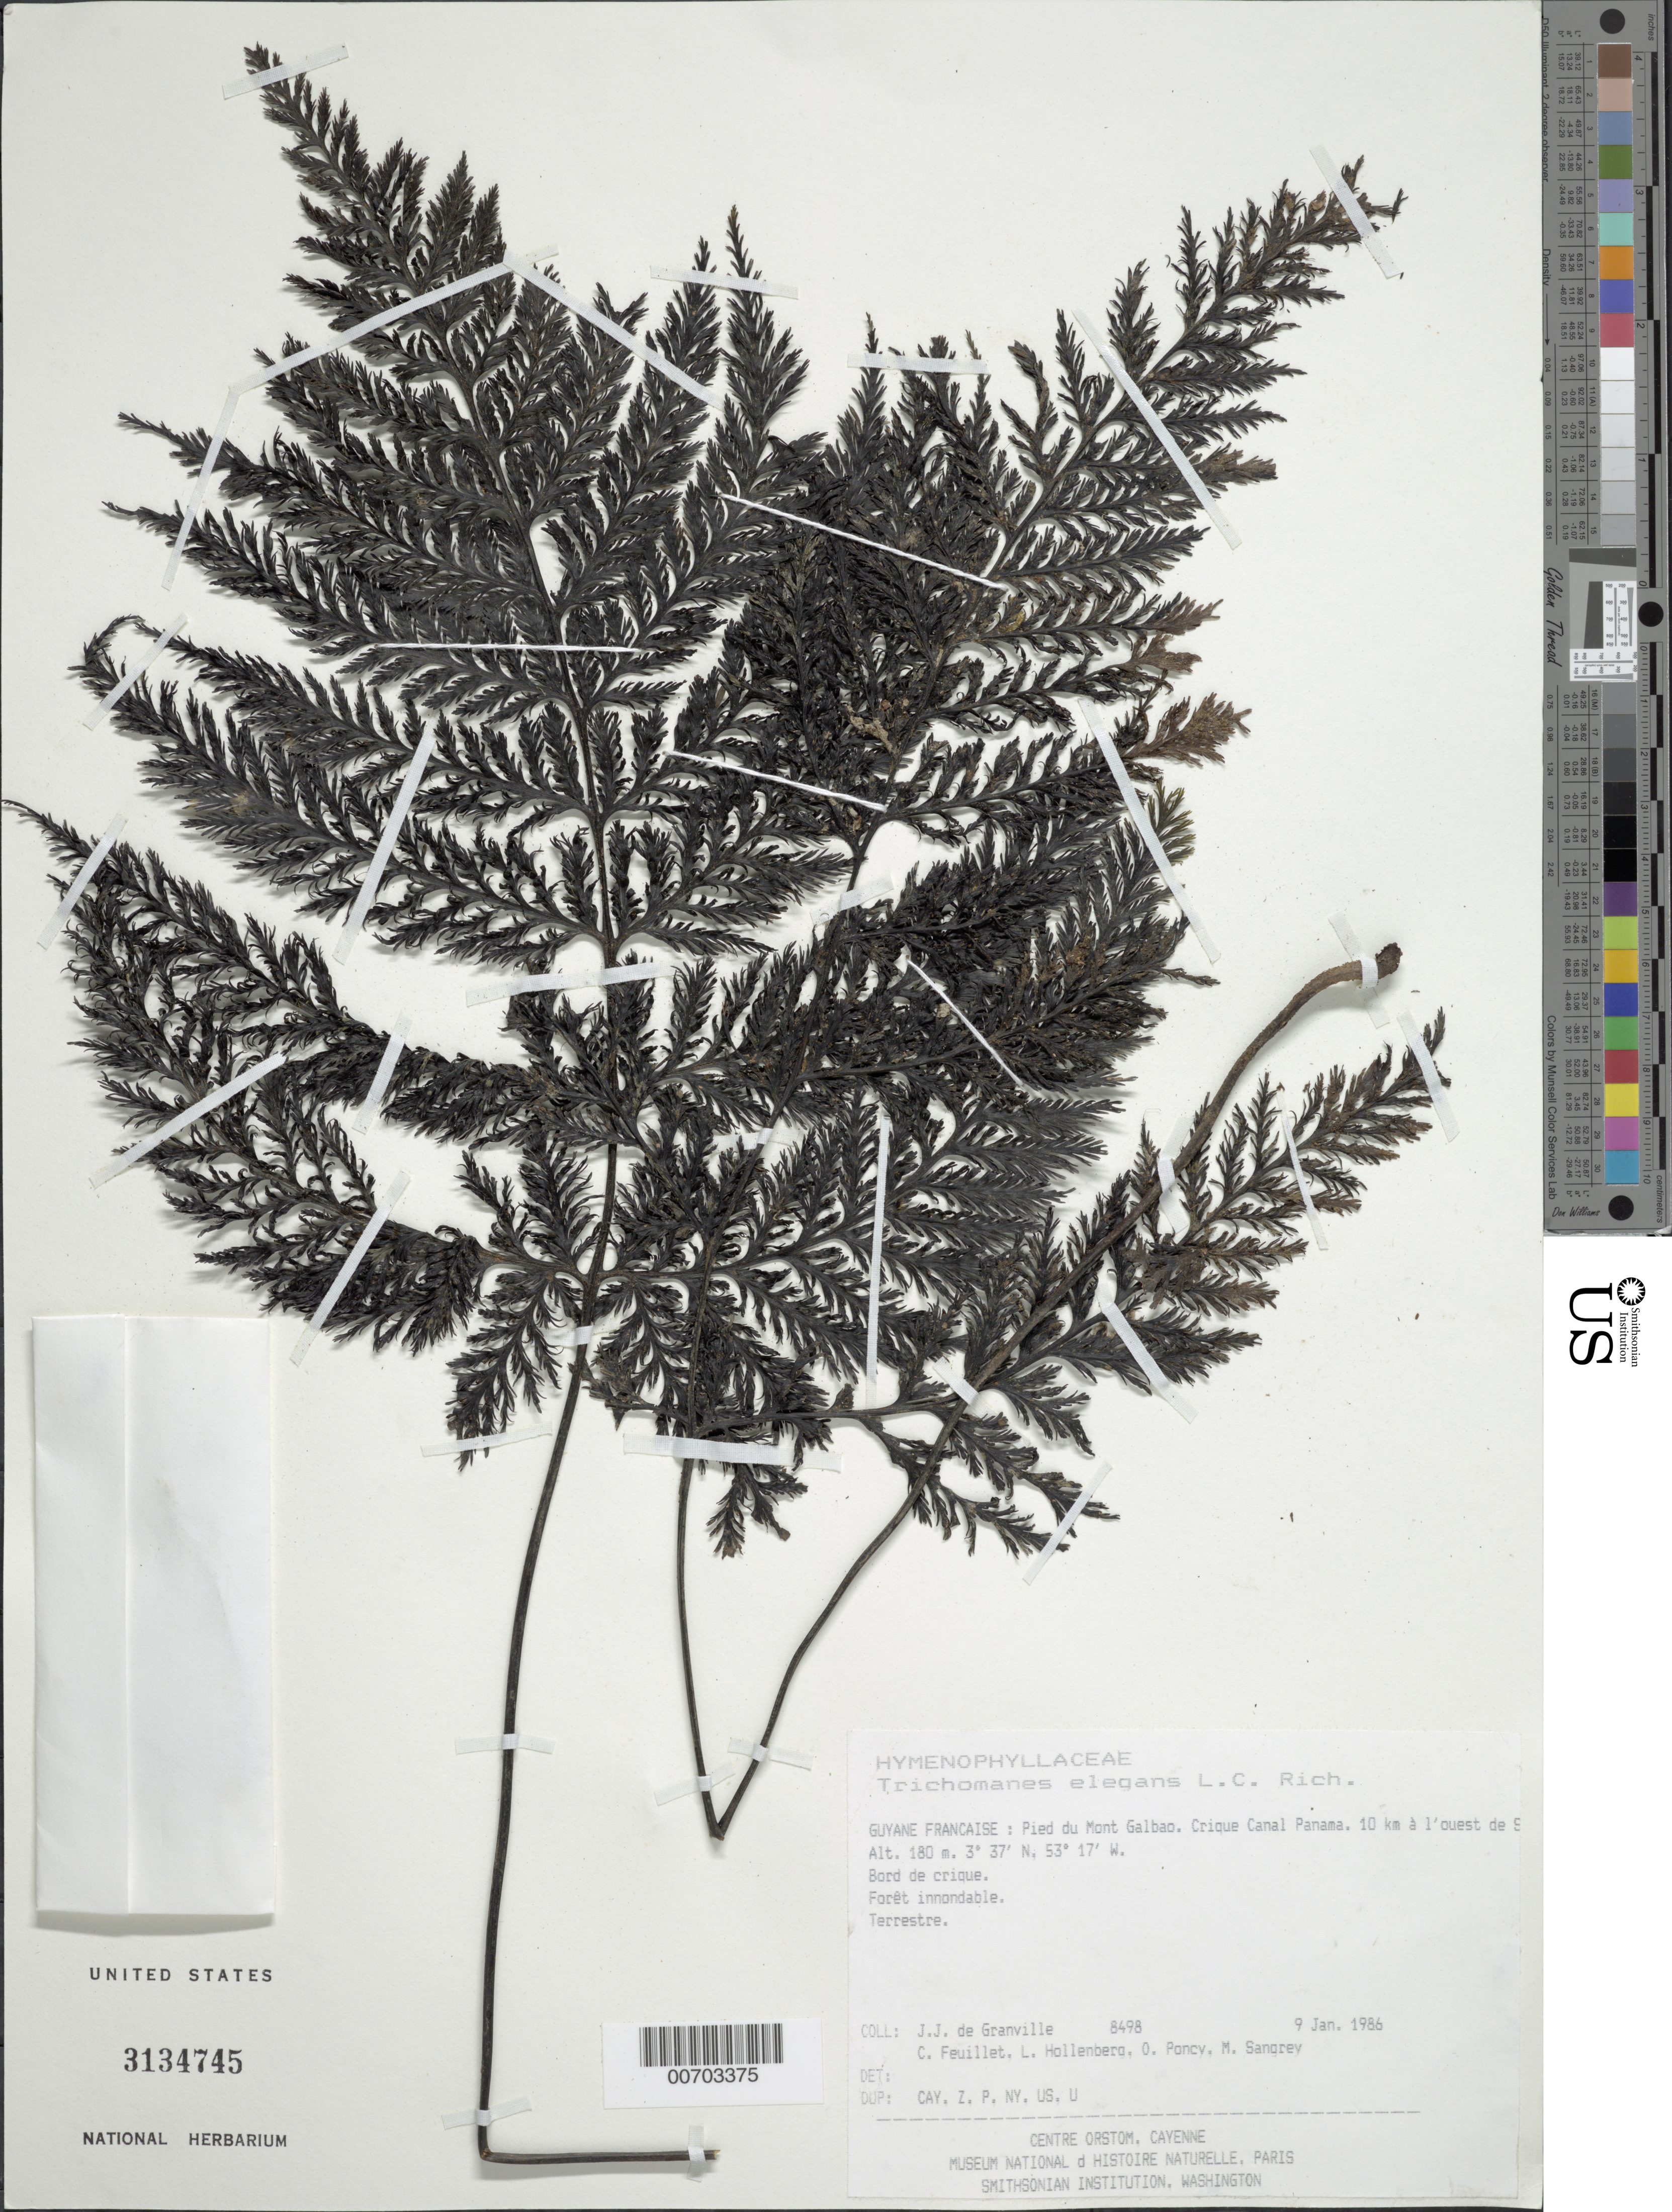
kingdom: Plantae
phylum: Tracheophyta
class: Polypodiopsida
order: Hymenophyllales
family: Hymenophyllaceae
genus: Trichomanes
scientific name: Trichomanes elegans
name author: Rich.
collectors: J.-J. de Granville, C. Feuillet, L. Hollenberg, O. Poncy & M. S. Sangrey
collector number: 8498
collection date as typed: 9-Jan-86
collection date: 1986-01-09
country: French Guiana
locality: Pied du Mont Galbao. Crique Canal Panama. 10 km à l'ouest de Saül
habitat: Forêt innondable, bord de crique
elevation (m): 180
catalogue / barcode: US 3134745